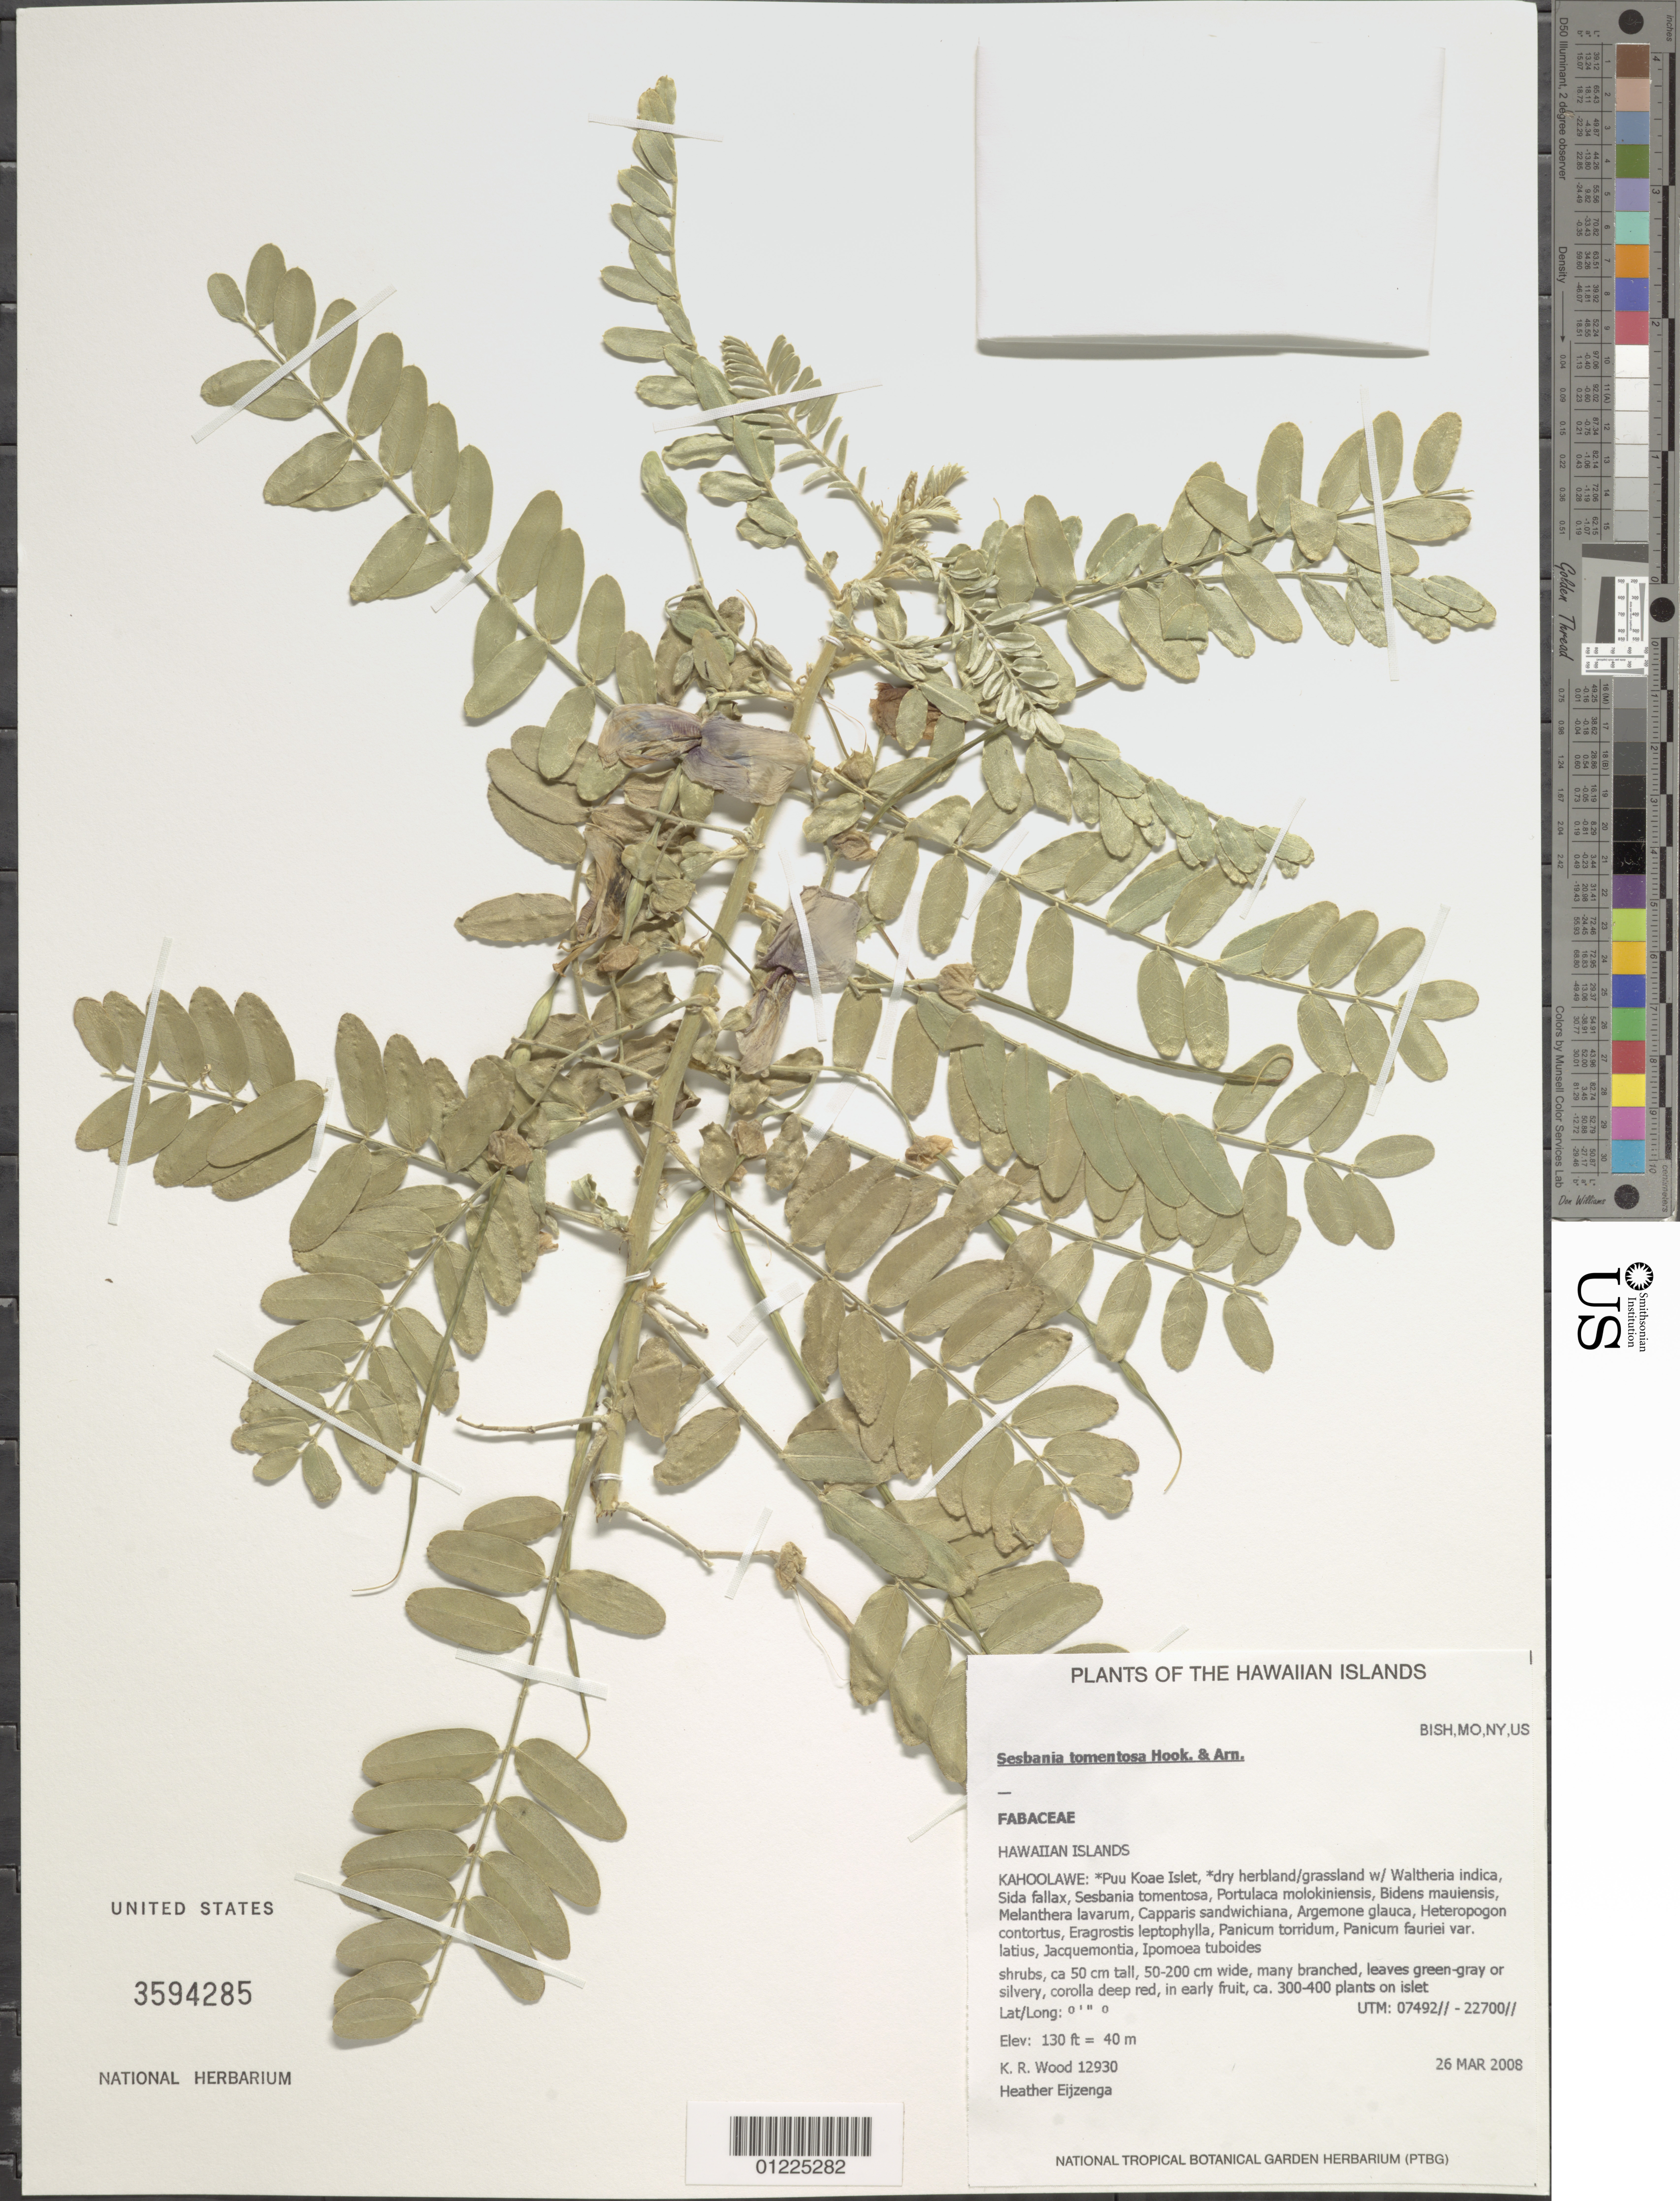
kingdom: Plantae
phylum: Tracheophyta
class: Magnoliopsida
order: Fabales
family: Fabaceae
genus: Sesbania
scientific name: Sesbania tomentosa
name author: Hook. & Arn.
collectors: K. R. Wood & H. Eijzenga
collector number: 12930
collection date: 2008-03-26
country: United States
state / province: Hawaii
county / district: Maui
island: Kaho'olawe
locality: Puu Koae Islet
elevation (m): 40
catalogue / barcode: US 3594285